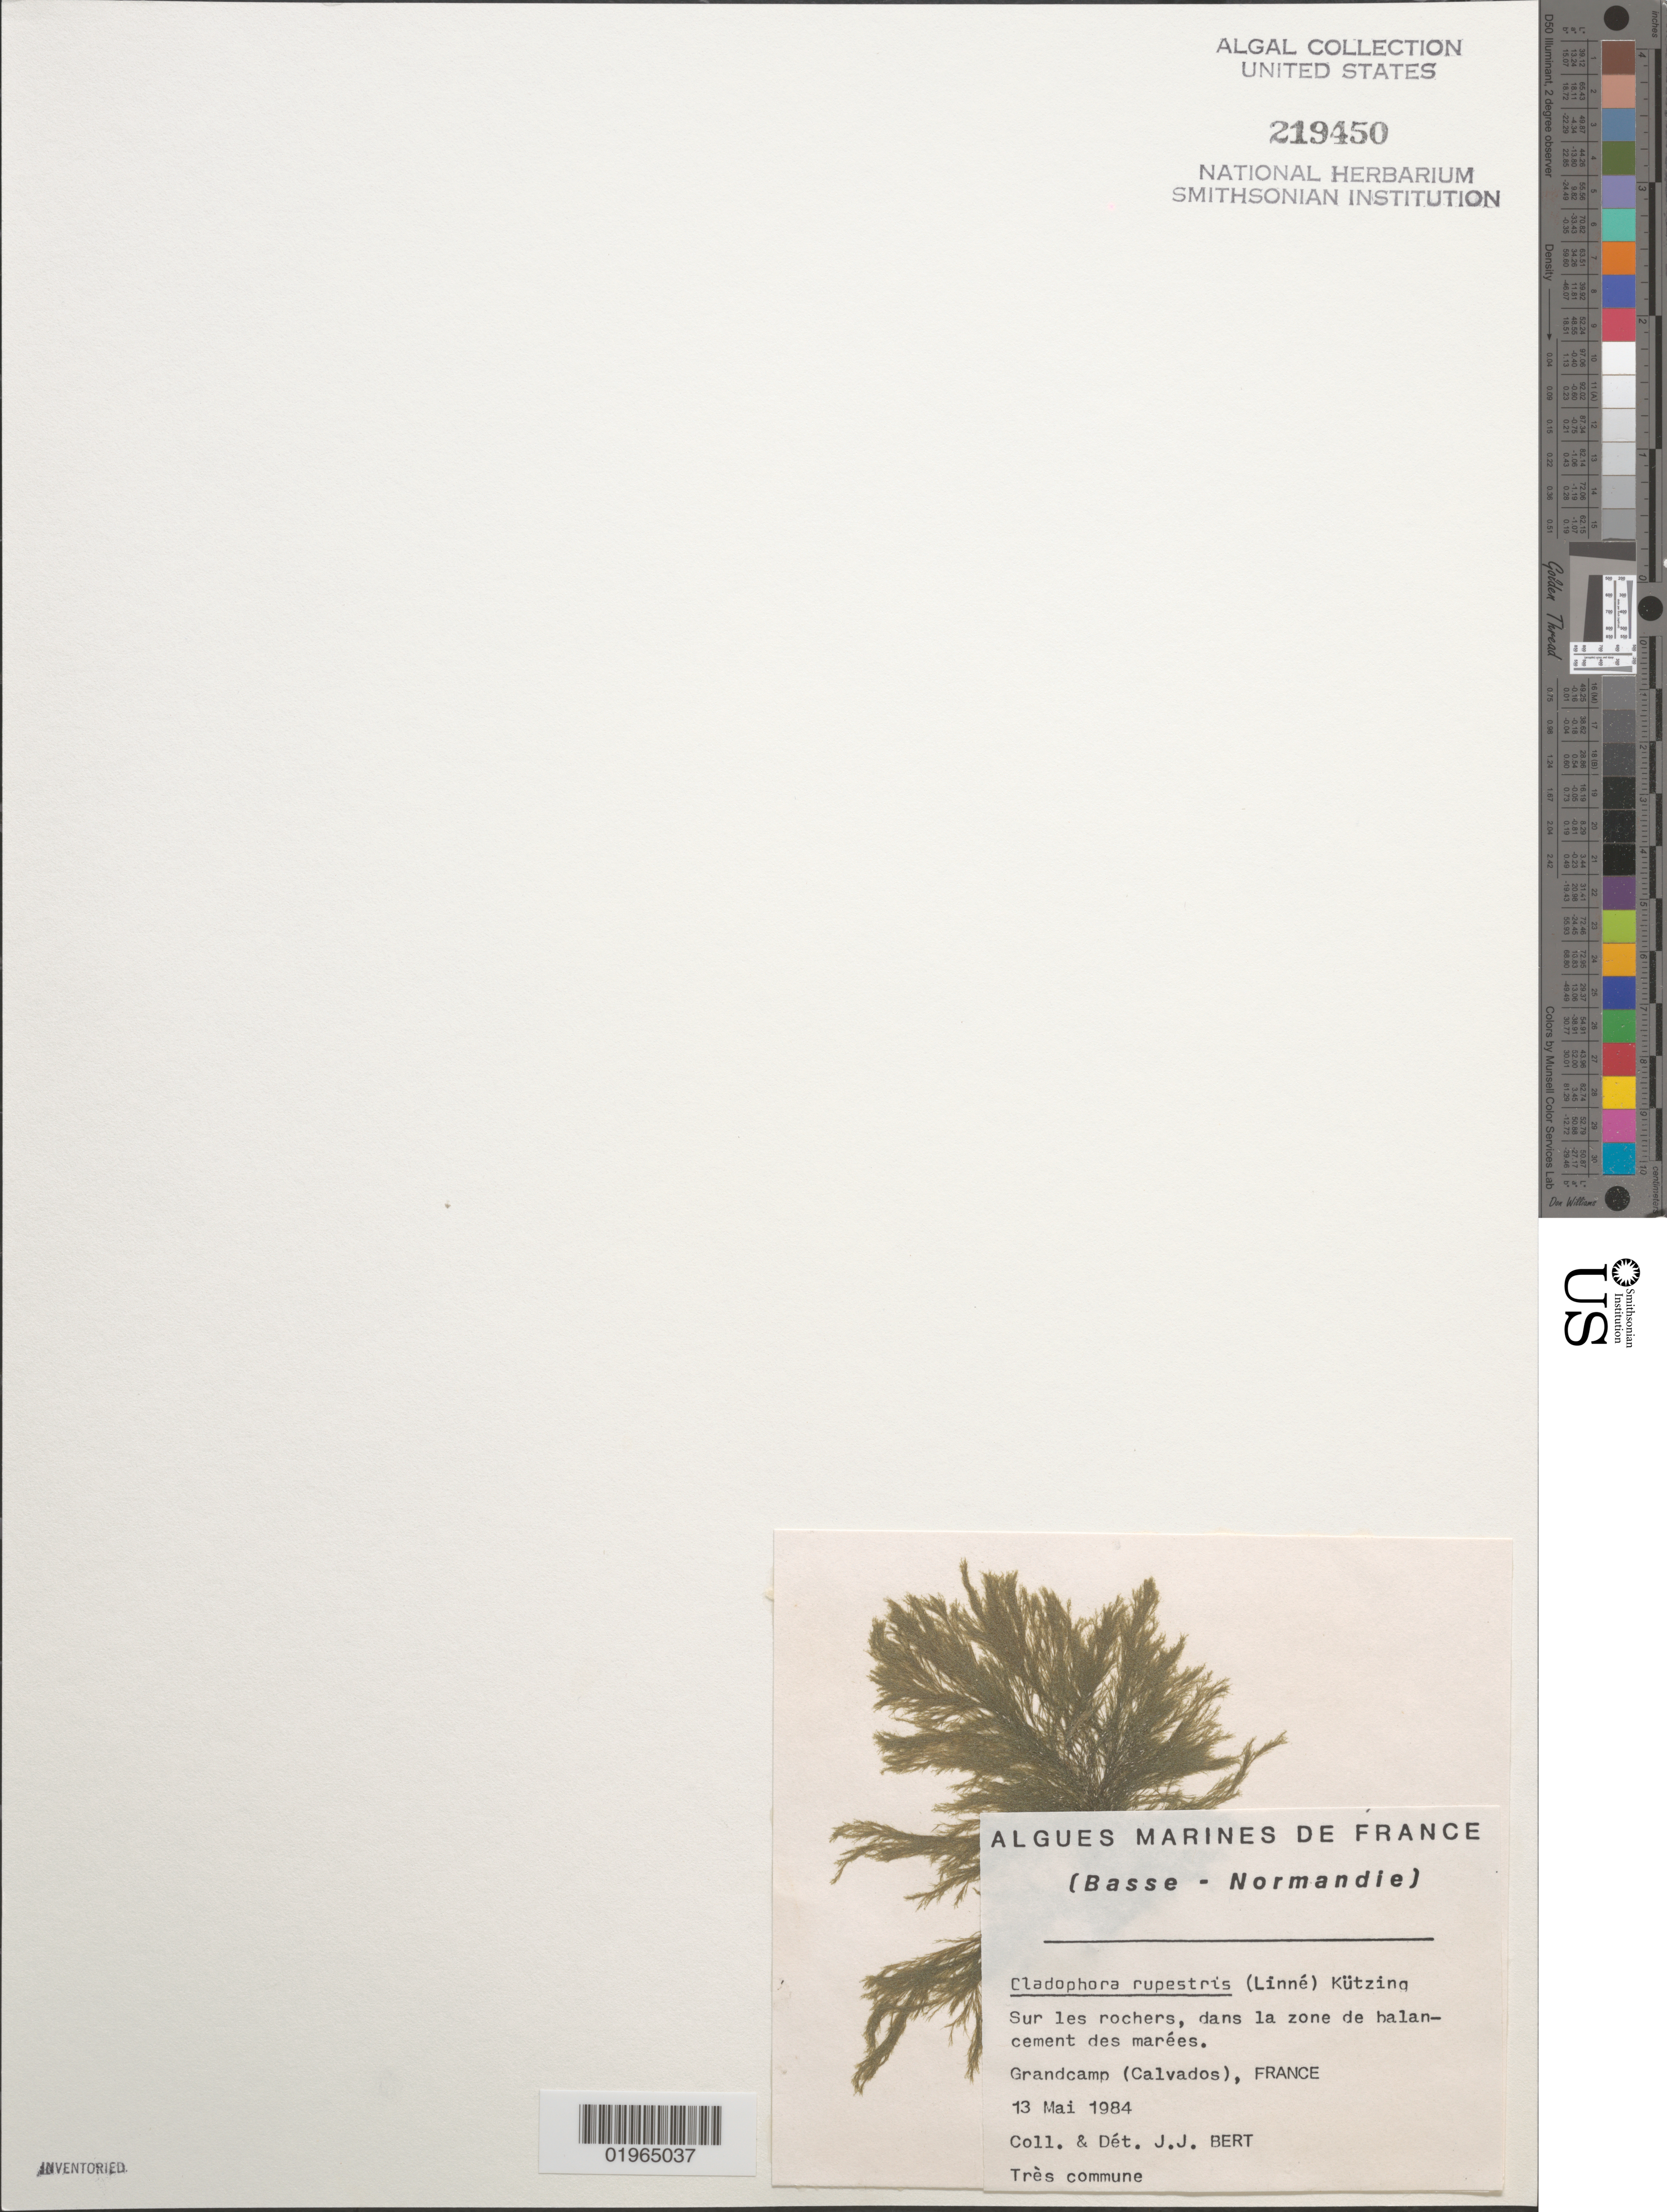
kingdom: Plantae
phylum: Chlorophyta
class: Ulvophyceae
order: Cladophorales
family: Cladophoraceae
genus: Cladophora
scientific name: Cladophora rupestris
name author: (Roth) Kütz.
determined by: Bert, Jean Jacques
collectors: J. Bert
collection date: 1984-05-13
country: France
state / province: Normandie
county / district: Calvados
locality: Grandcamp. Sur les rochers, dans le zone de balancement des marees.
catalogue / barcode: US 219450